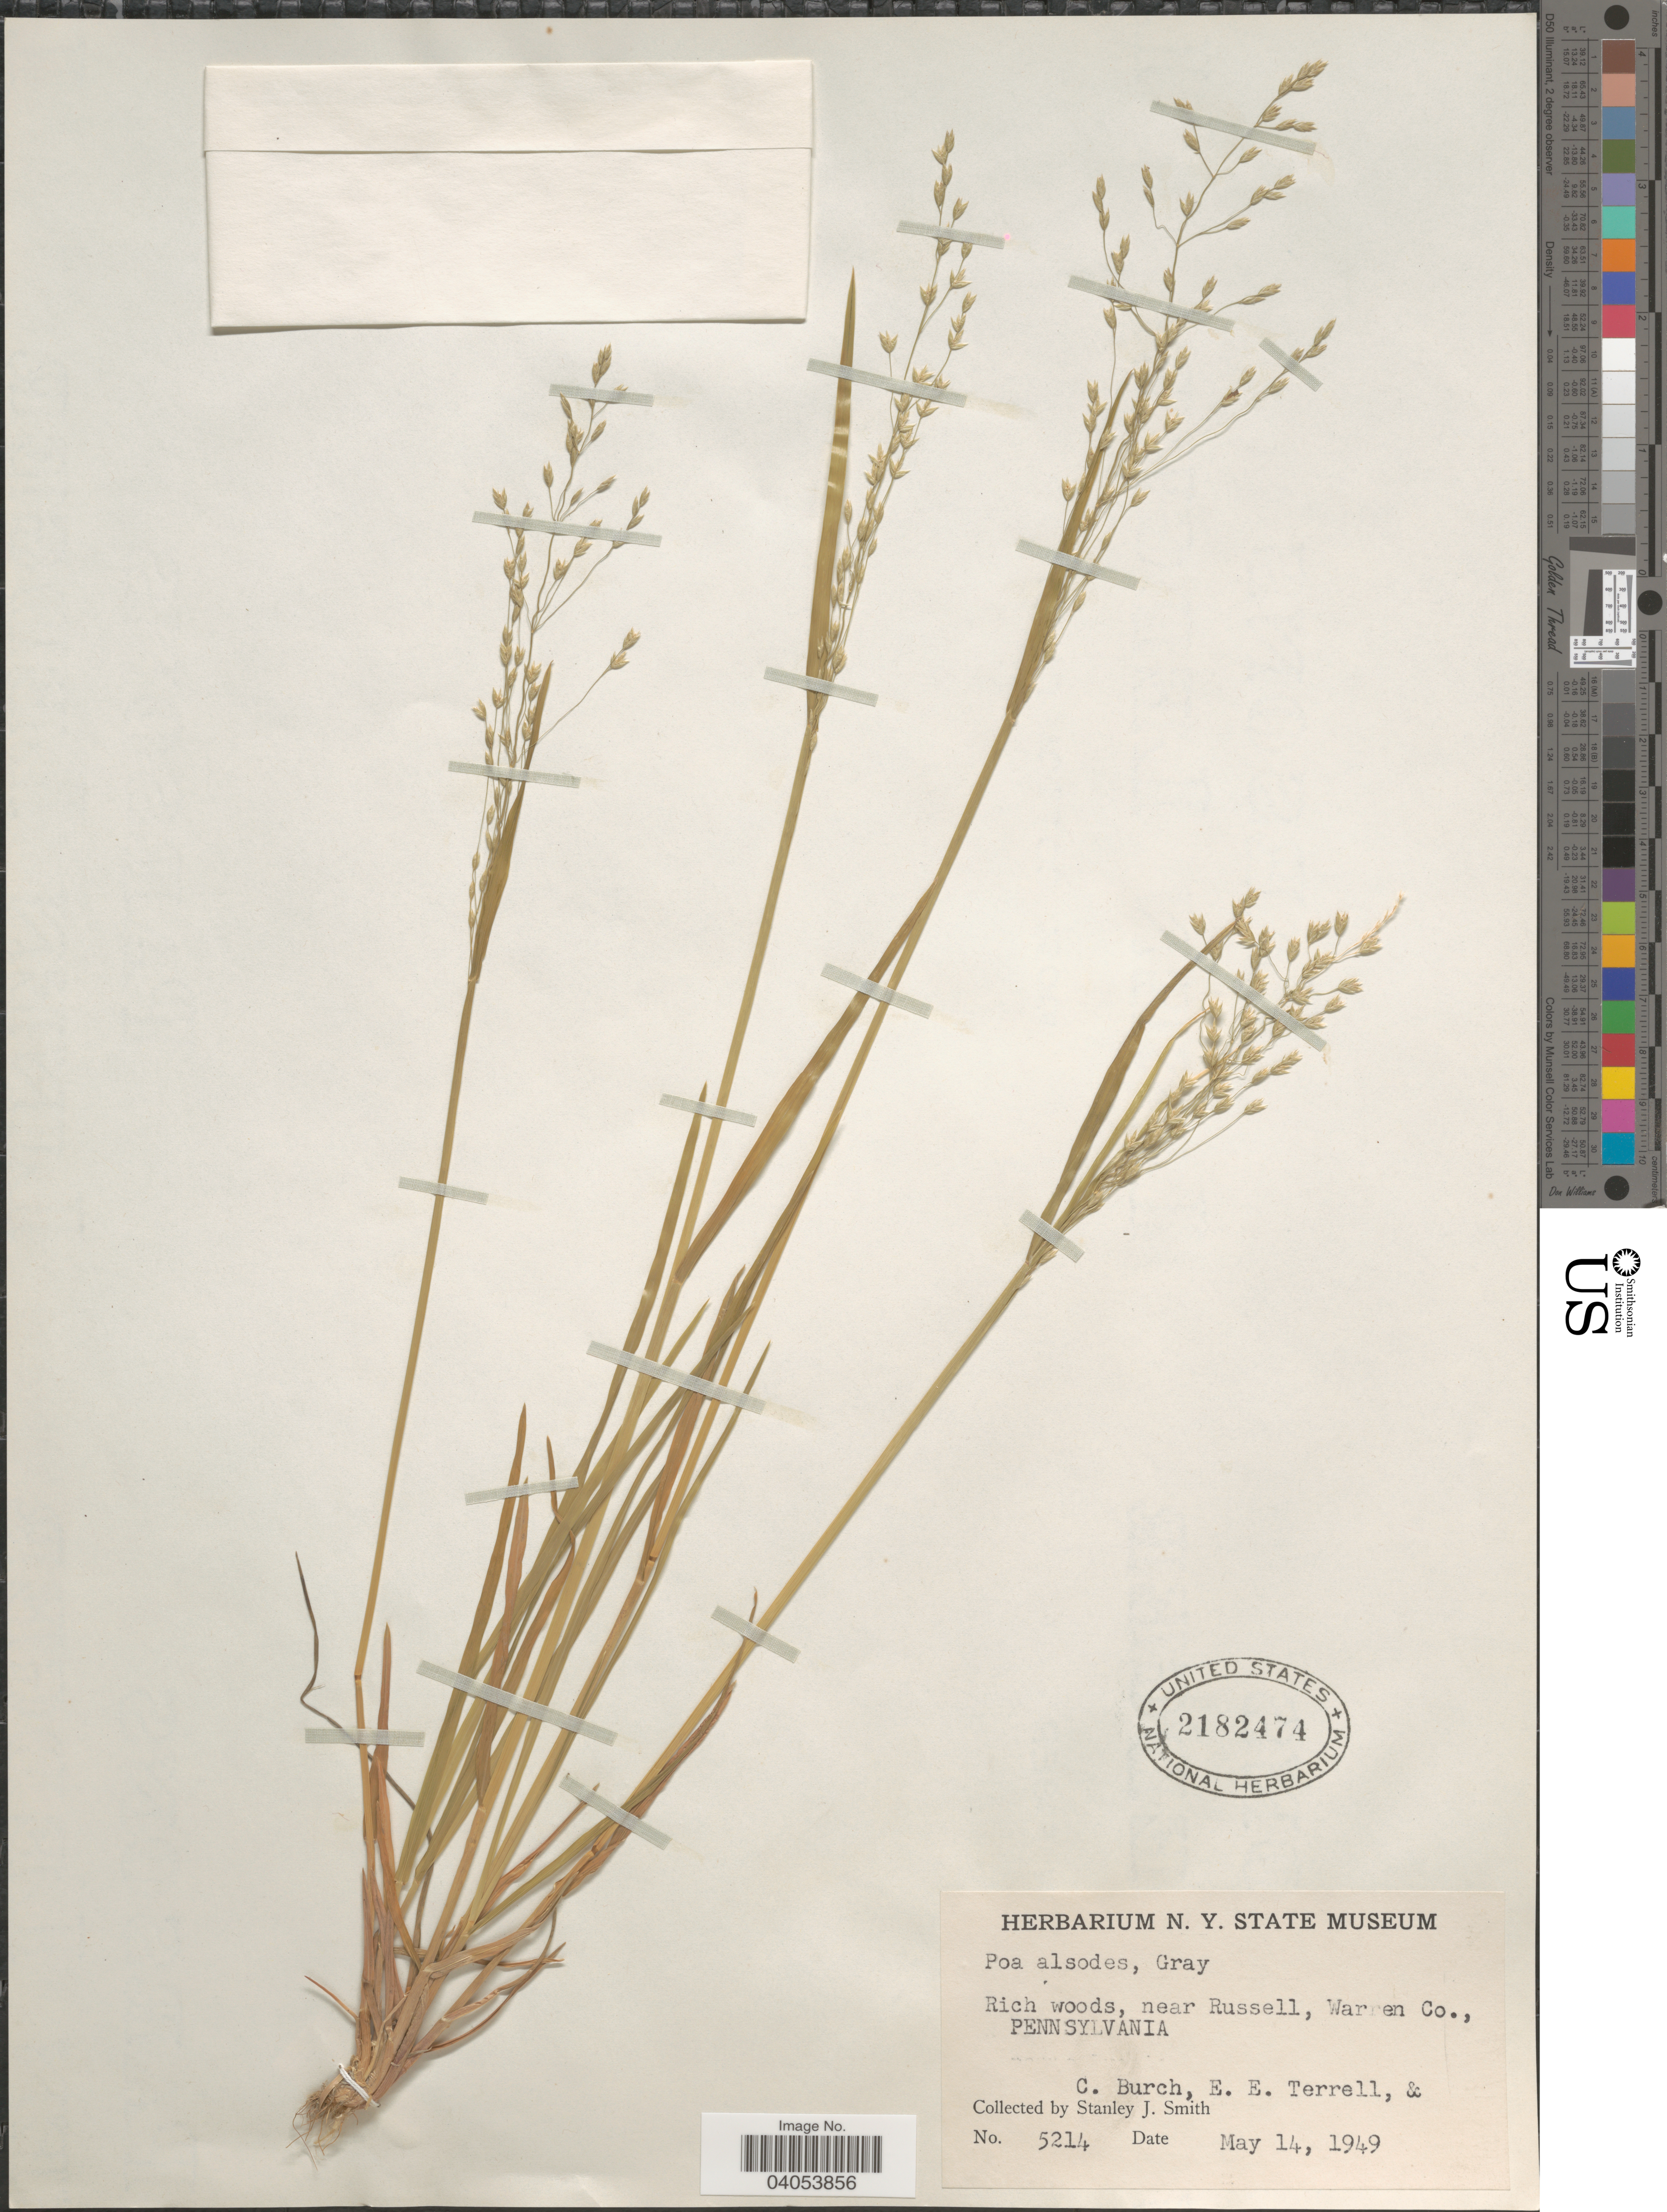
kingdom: Plantae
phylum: Tracheophyta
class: Liliopsida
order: Poales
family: Poaceae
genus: Poa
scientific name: Poa alsodes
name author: A. Gray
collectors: C. Burch, E. E. Terrell & S. Smith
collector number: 5214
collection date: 1949-05-14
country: United States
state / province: Pennsylvania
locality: Near Russell, Warren Co.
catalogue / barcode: US 2182474